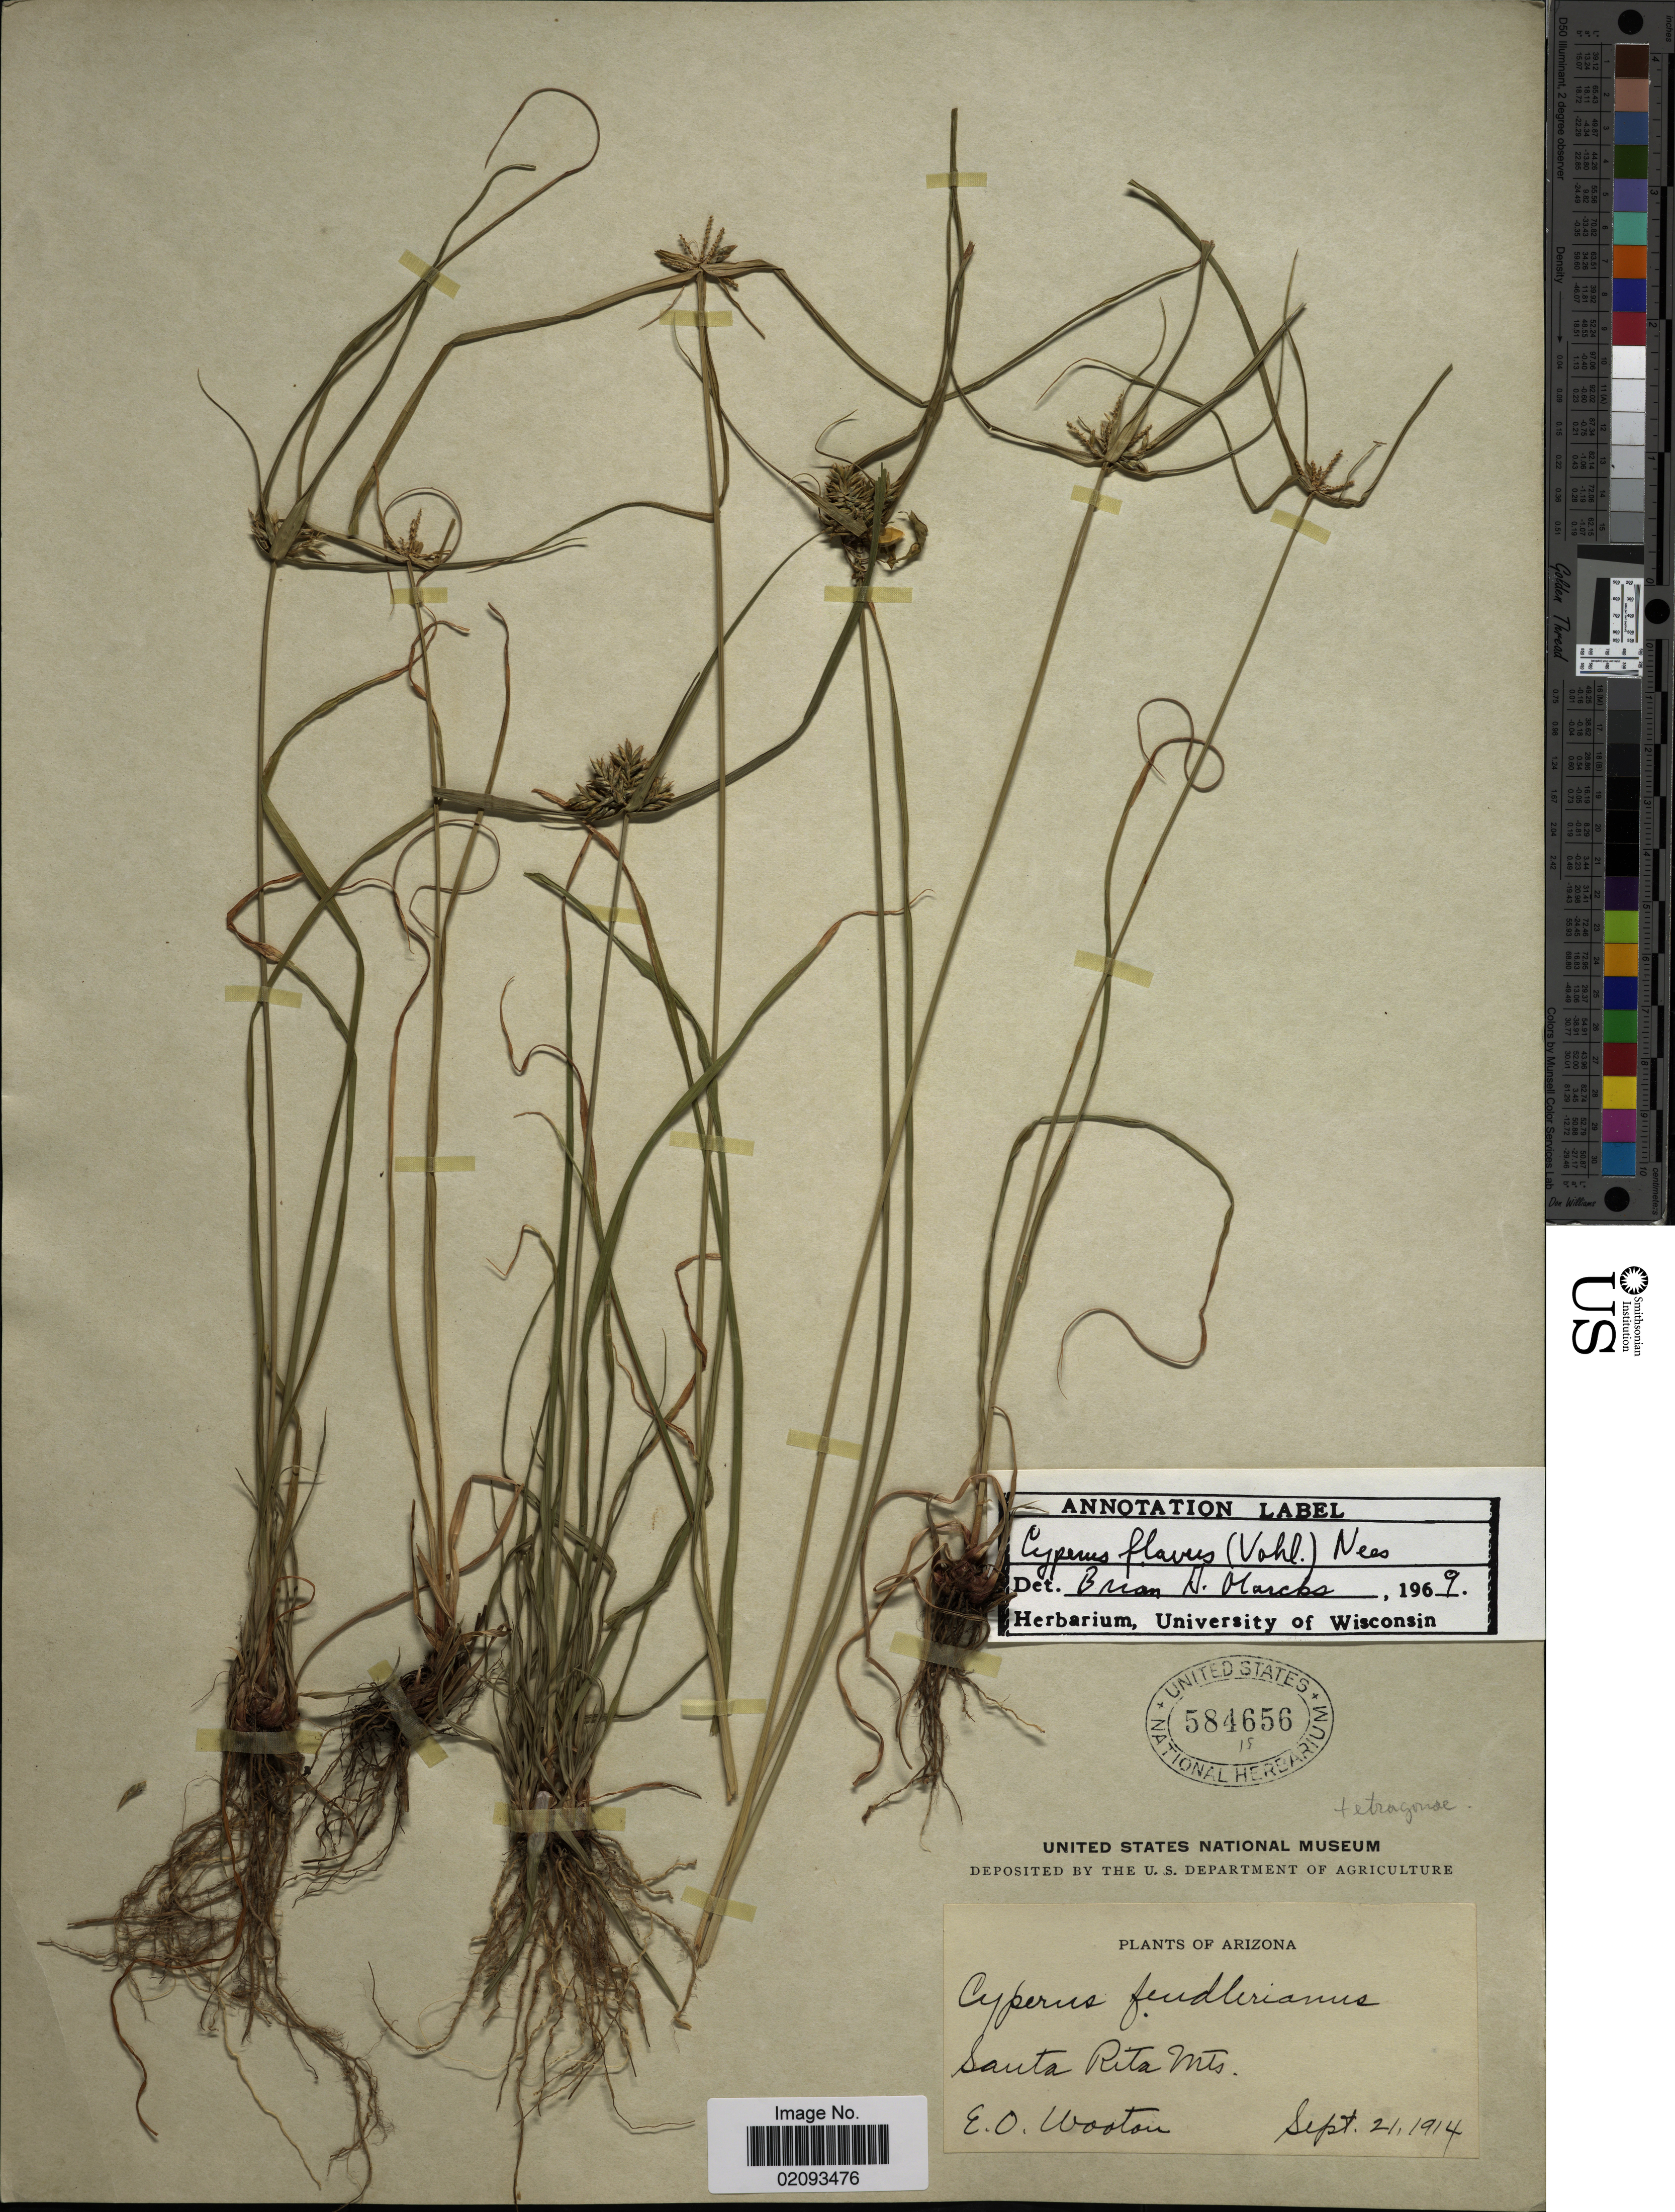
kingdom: Plantae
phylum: Tracheophyta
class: Liliopsida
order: Poales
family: Cyperaceae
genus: Cyperus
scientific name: Cyperus aggregatus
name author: (Willd.) Endl.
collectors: E. O. Wooton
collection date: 1914-09-21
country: United States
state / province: Arizona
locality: Santa Rita Mts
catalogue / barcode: US 584656